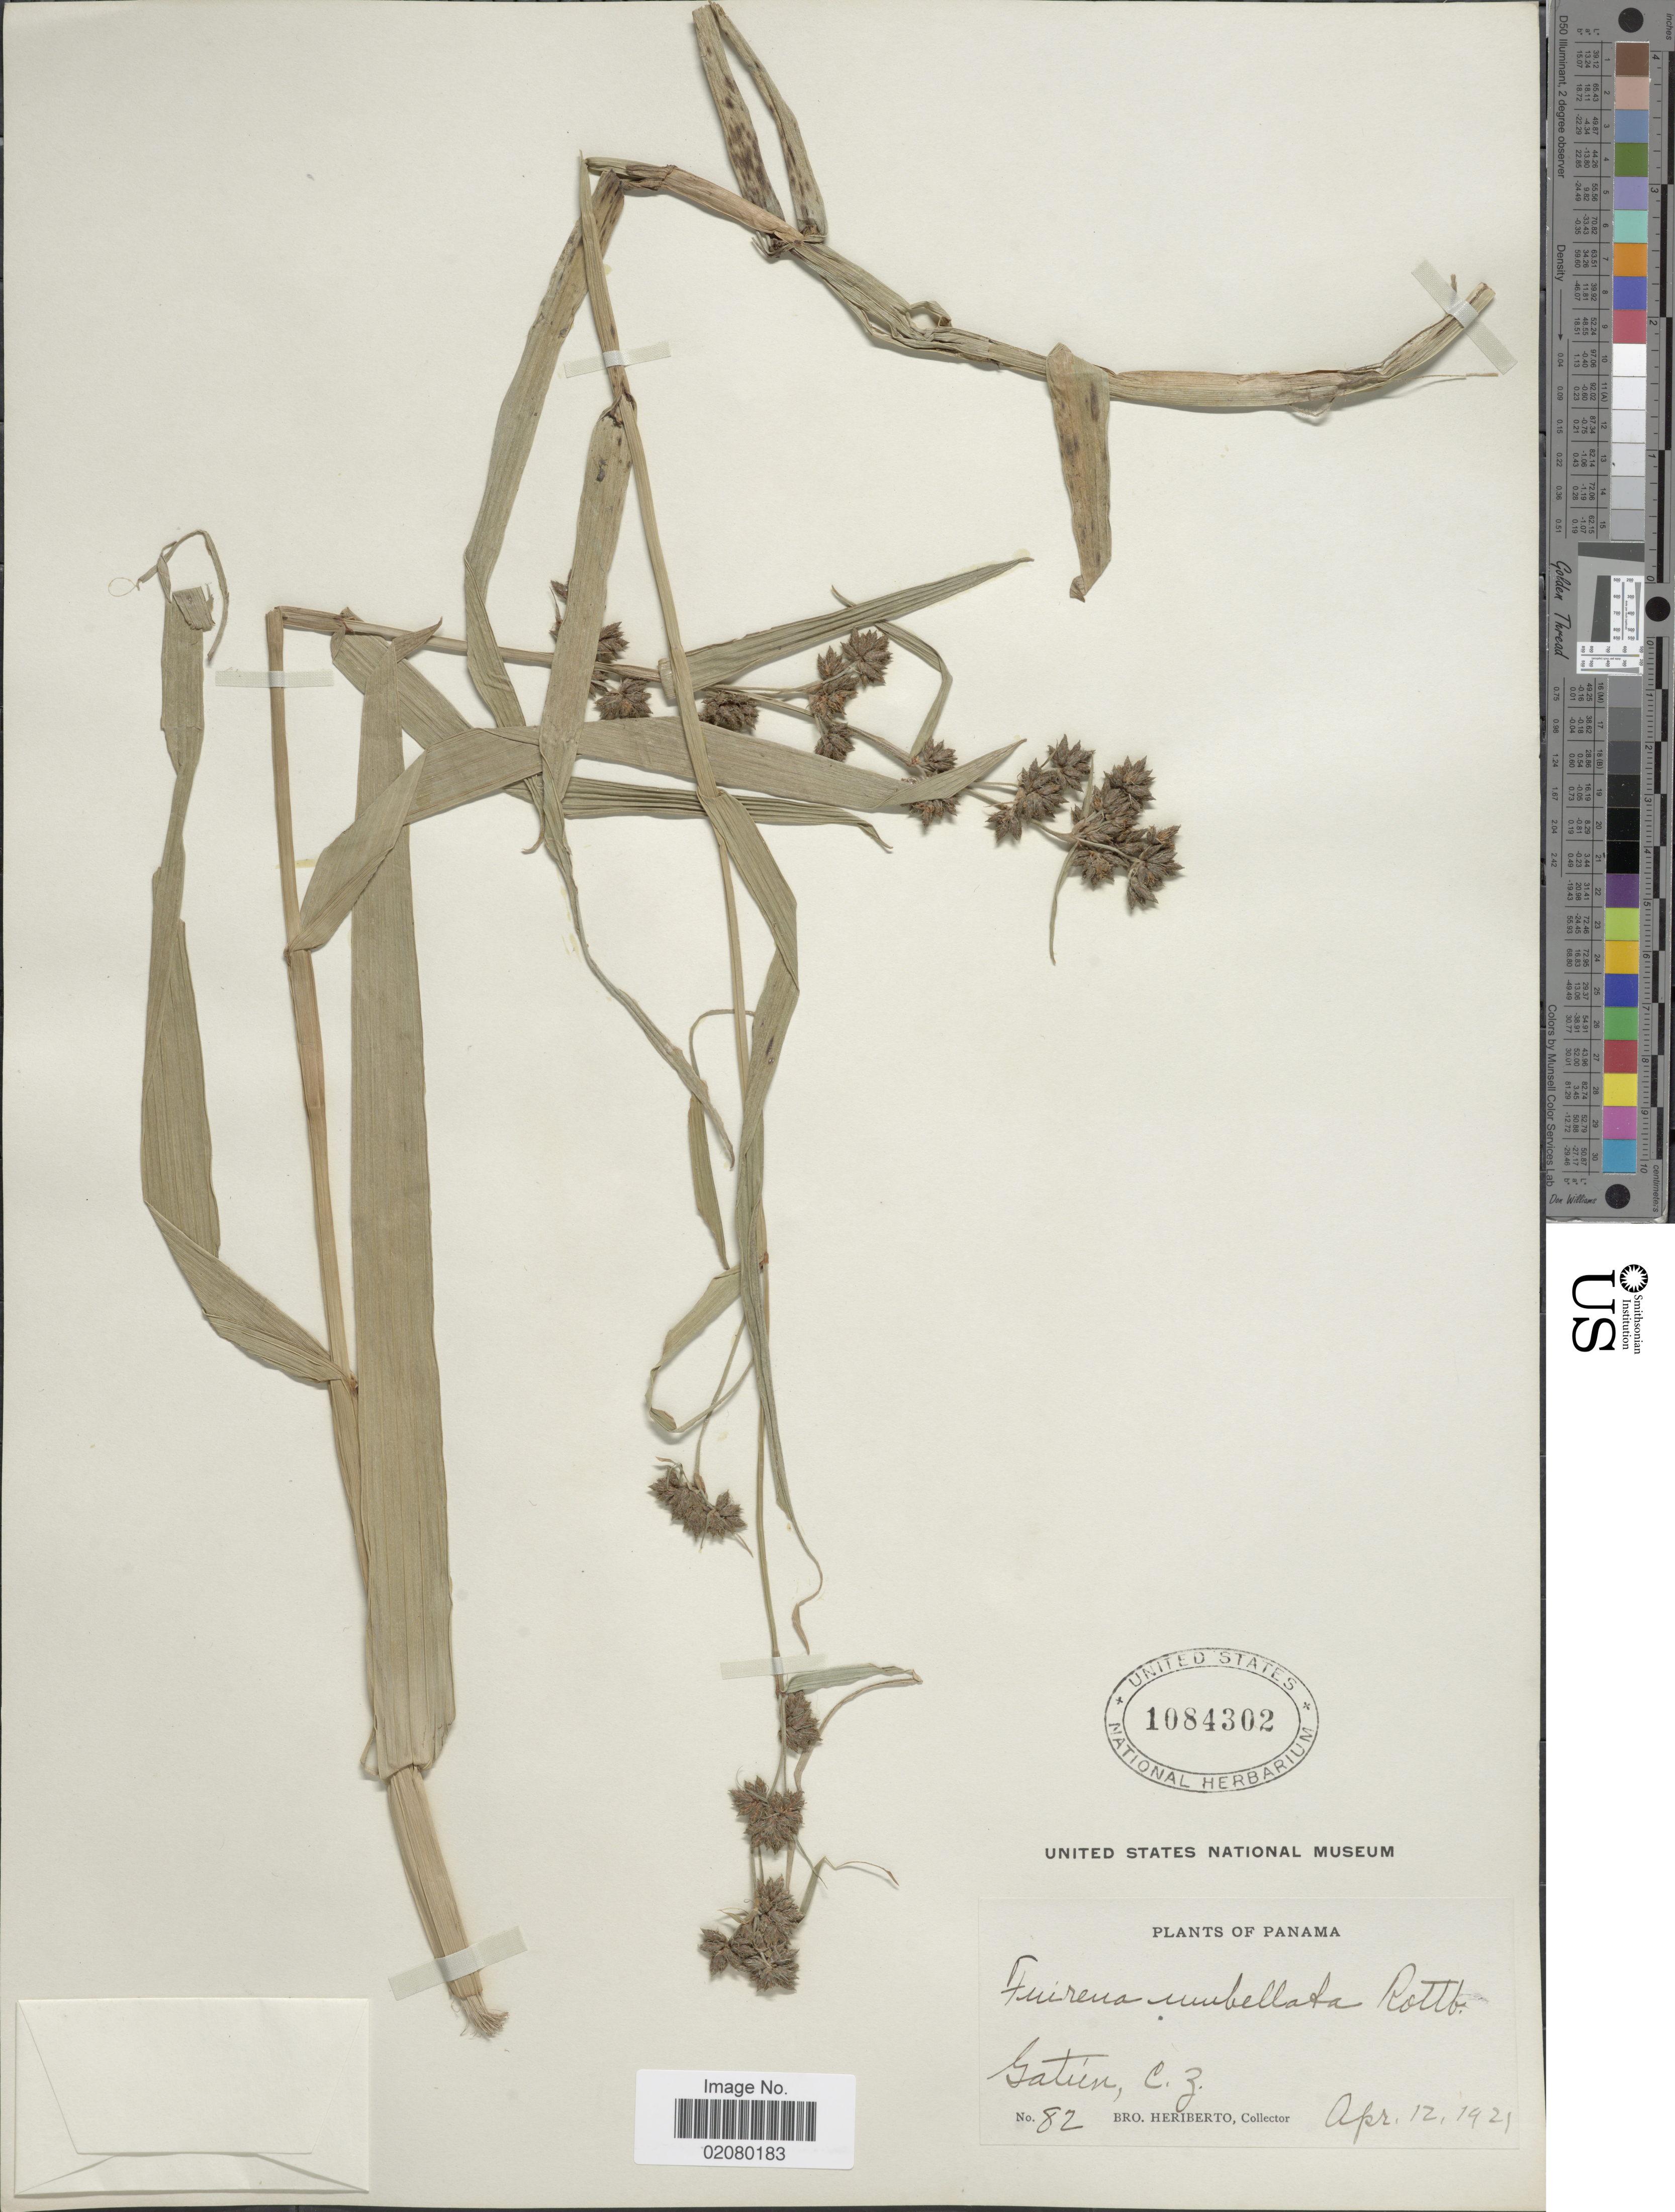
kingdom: Plantae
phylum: Tracheophyta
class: Liliopsida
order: Poales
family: Cyperaceae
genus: Fuirena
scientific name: Fuirena umbellata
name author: Rottb.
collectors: B. Heriberto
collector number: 82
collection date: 1921-04-12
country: Panama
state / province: Colón / Panamá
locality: Gatun, C. Z.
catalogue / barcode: US 1084302